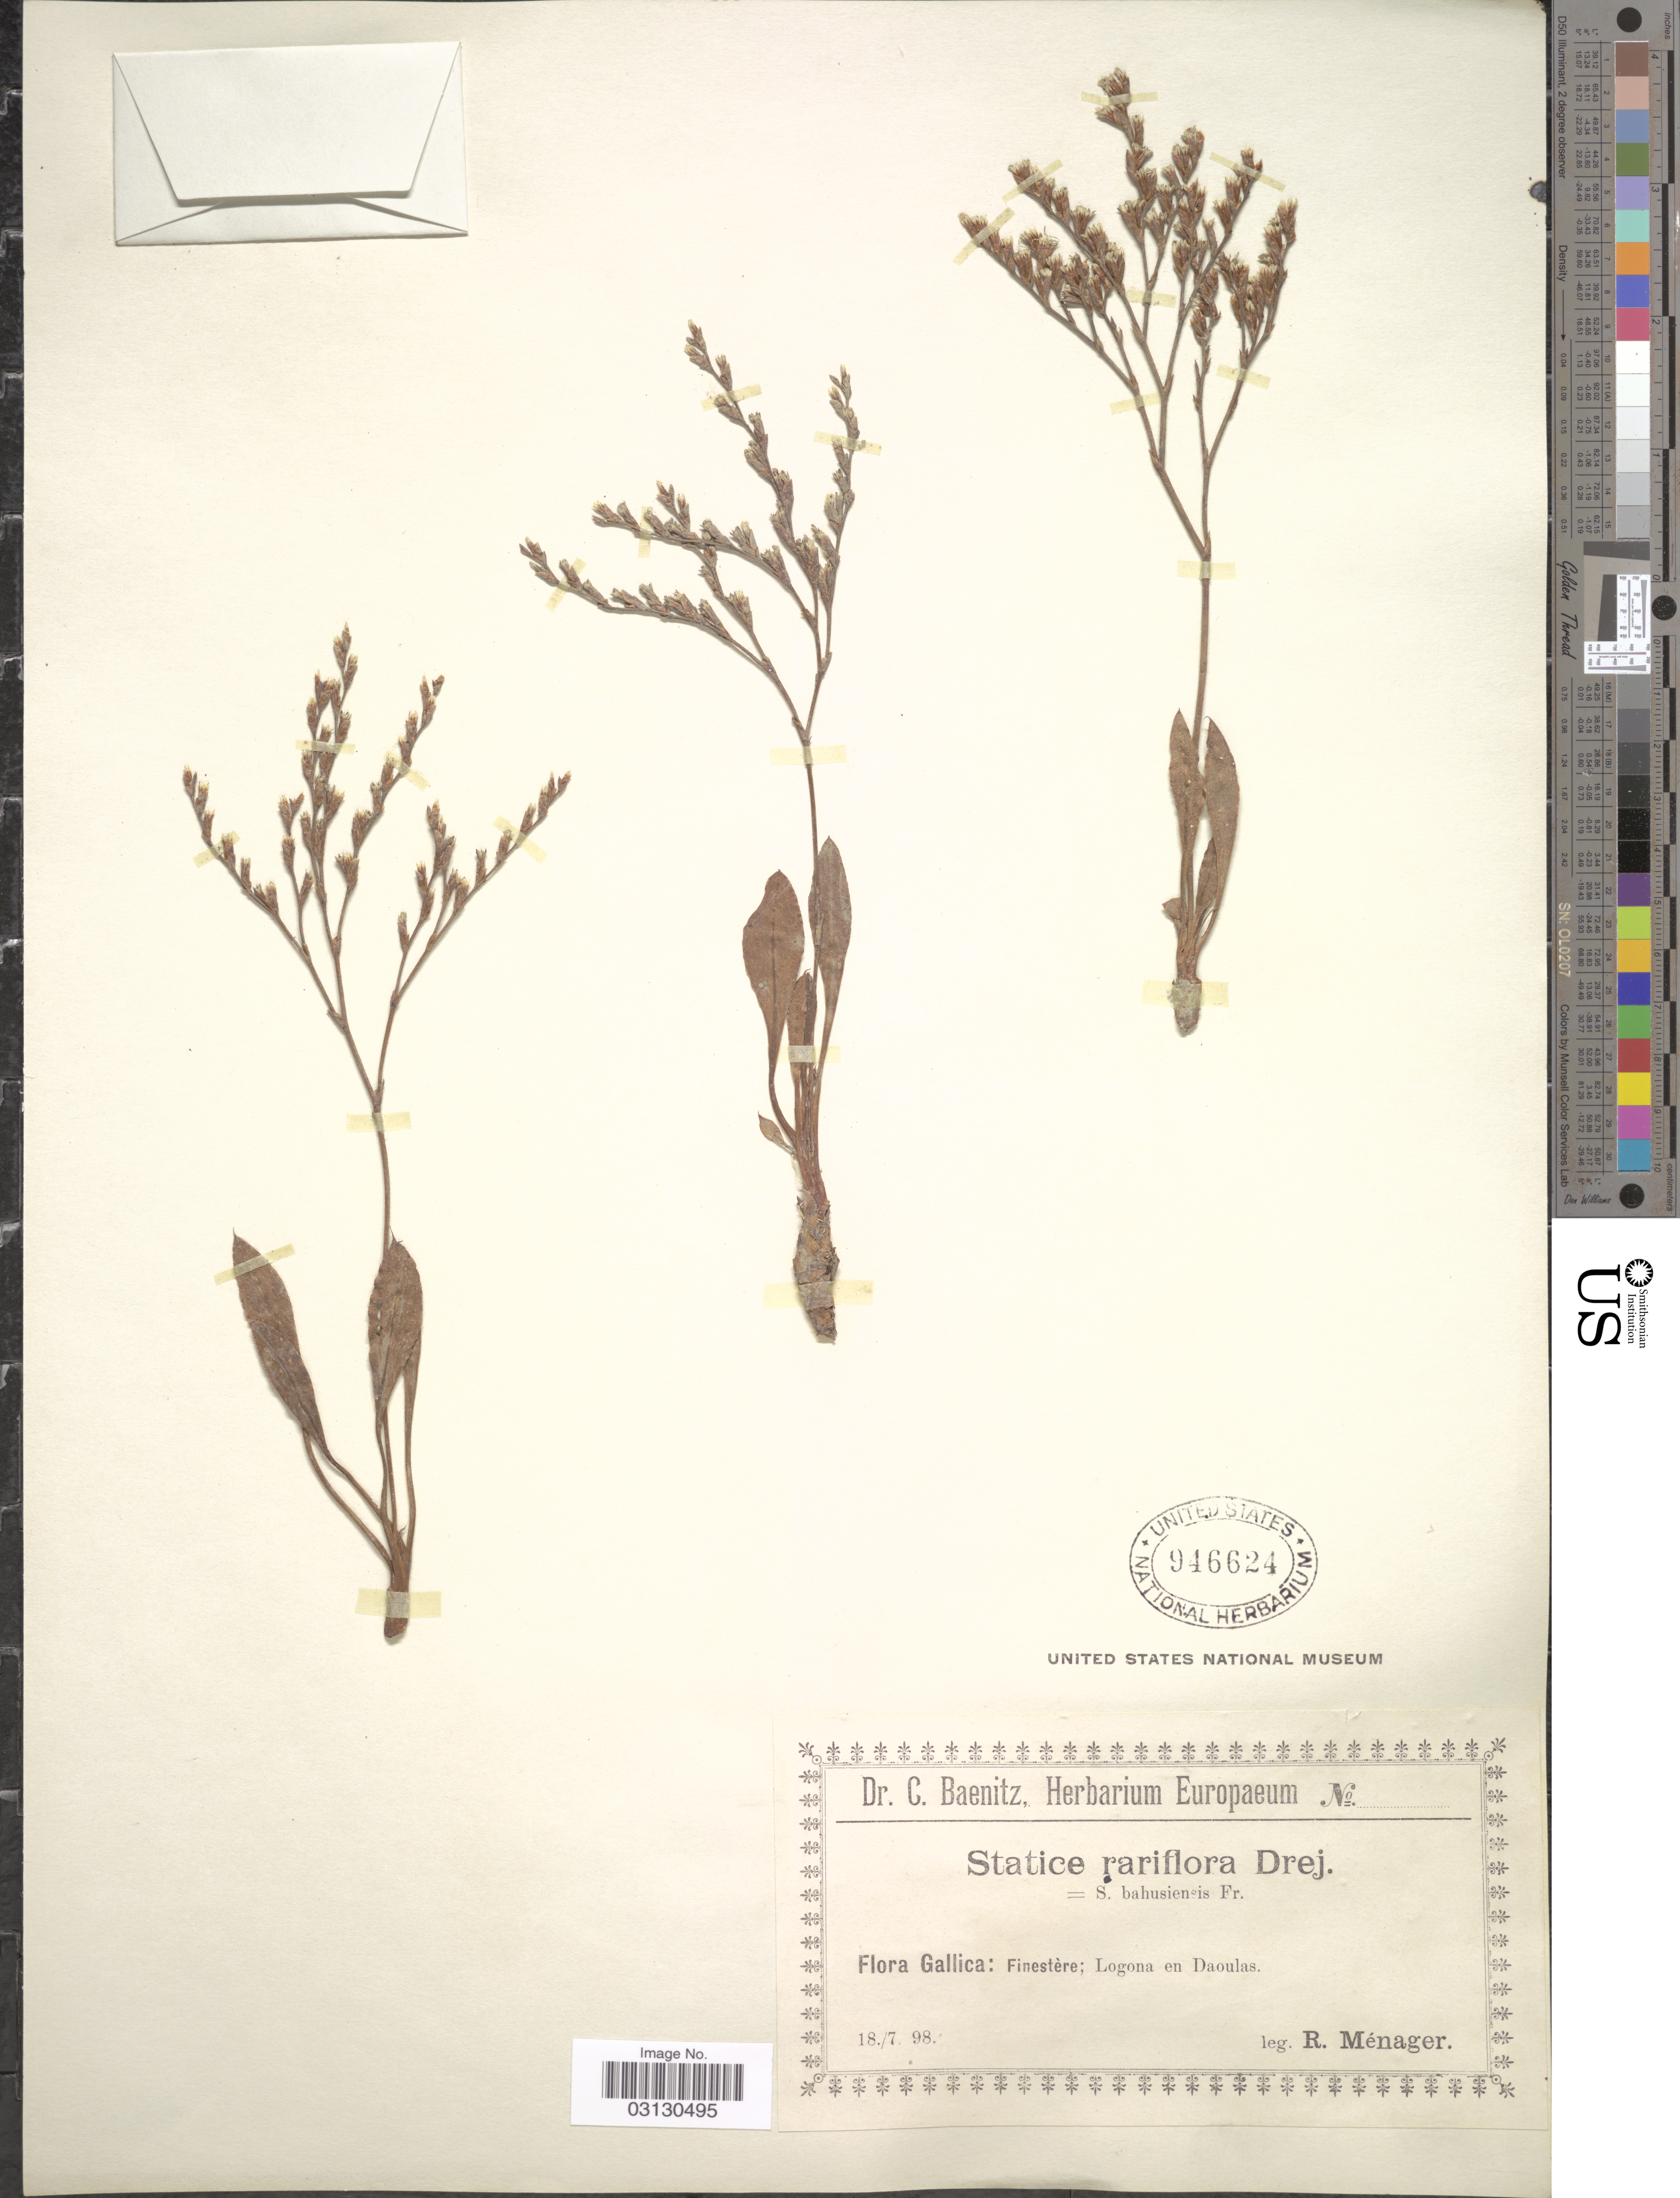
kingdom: Plantae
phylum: Tracheophyta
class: Magnoliopsida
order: Caryophyllales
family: Plumbaginaceae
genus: Limonium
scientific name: Limonium rariflorum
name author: Kuntze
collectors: R. Menager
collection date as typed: Transcribed d/m/y: 18/7/98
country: France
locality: Gallica: Finestère; Logona en Daoulas.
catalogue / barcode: US 946624